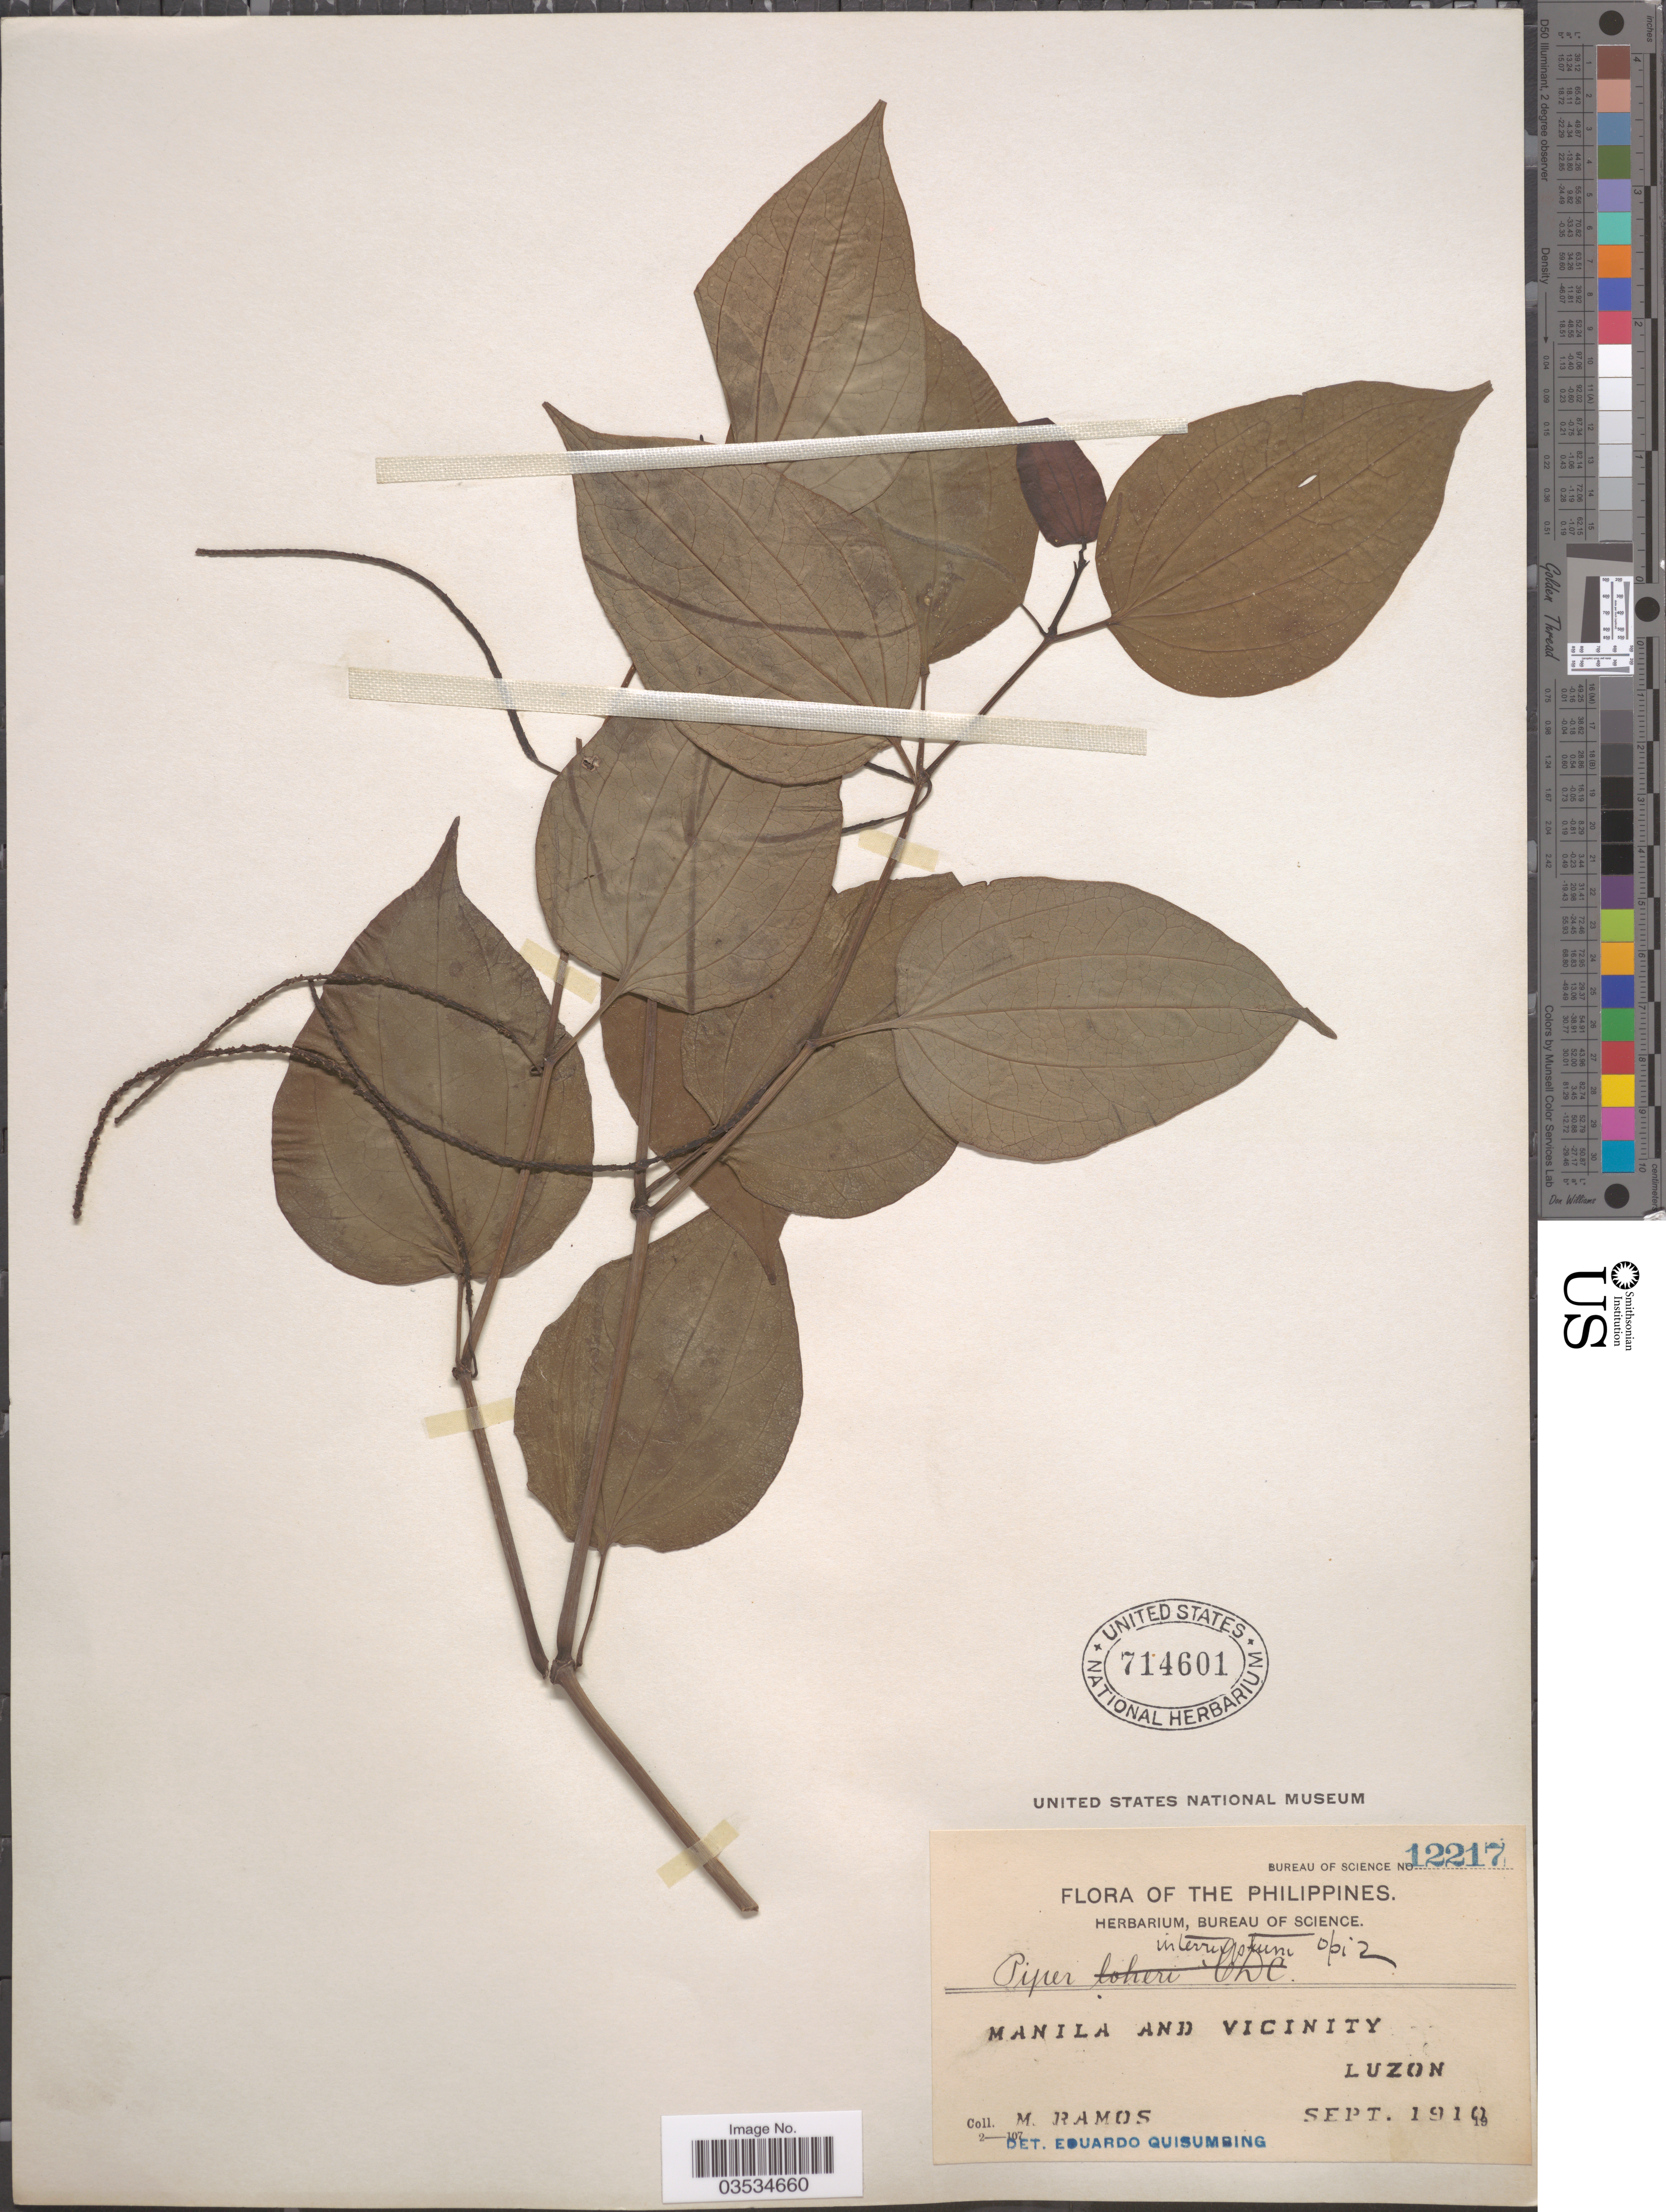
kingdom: Plantae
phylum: Tracheophyta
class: Magnoliopsida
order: Piperales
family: Piperaceae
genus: Piper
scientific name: Piper interruptum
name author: Opiz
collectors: M. Ramos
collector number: Bureau of Science 12217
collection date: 1910-09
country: Philippines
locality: Manila and vicinity. Luzon.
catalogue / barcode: US 714601